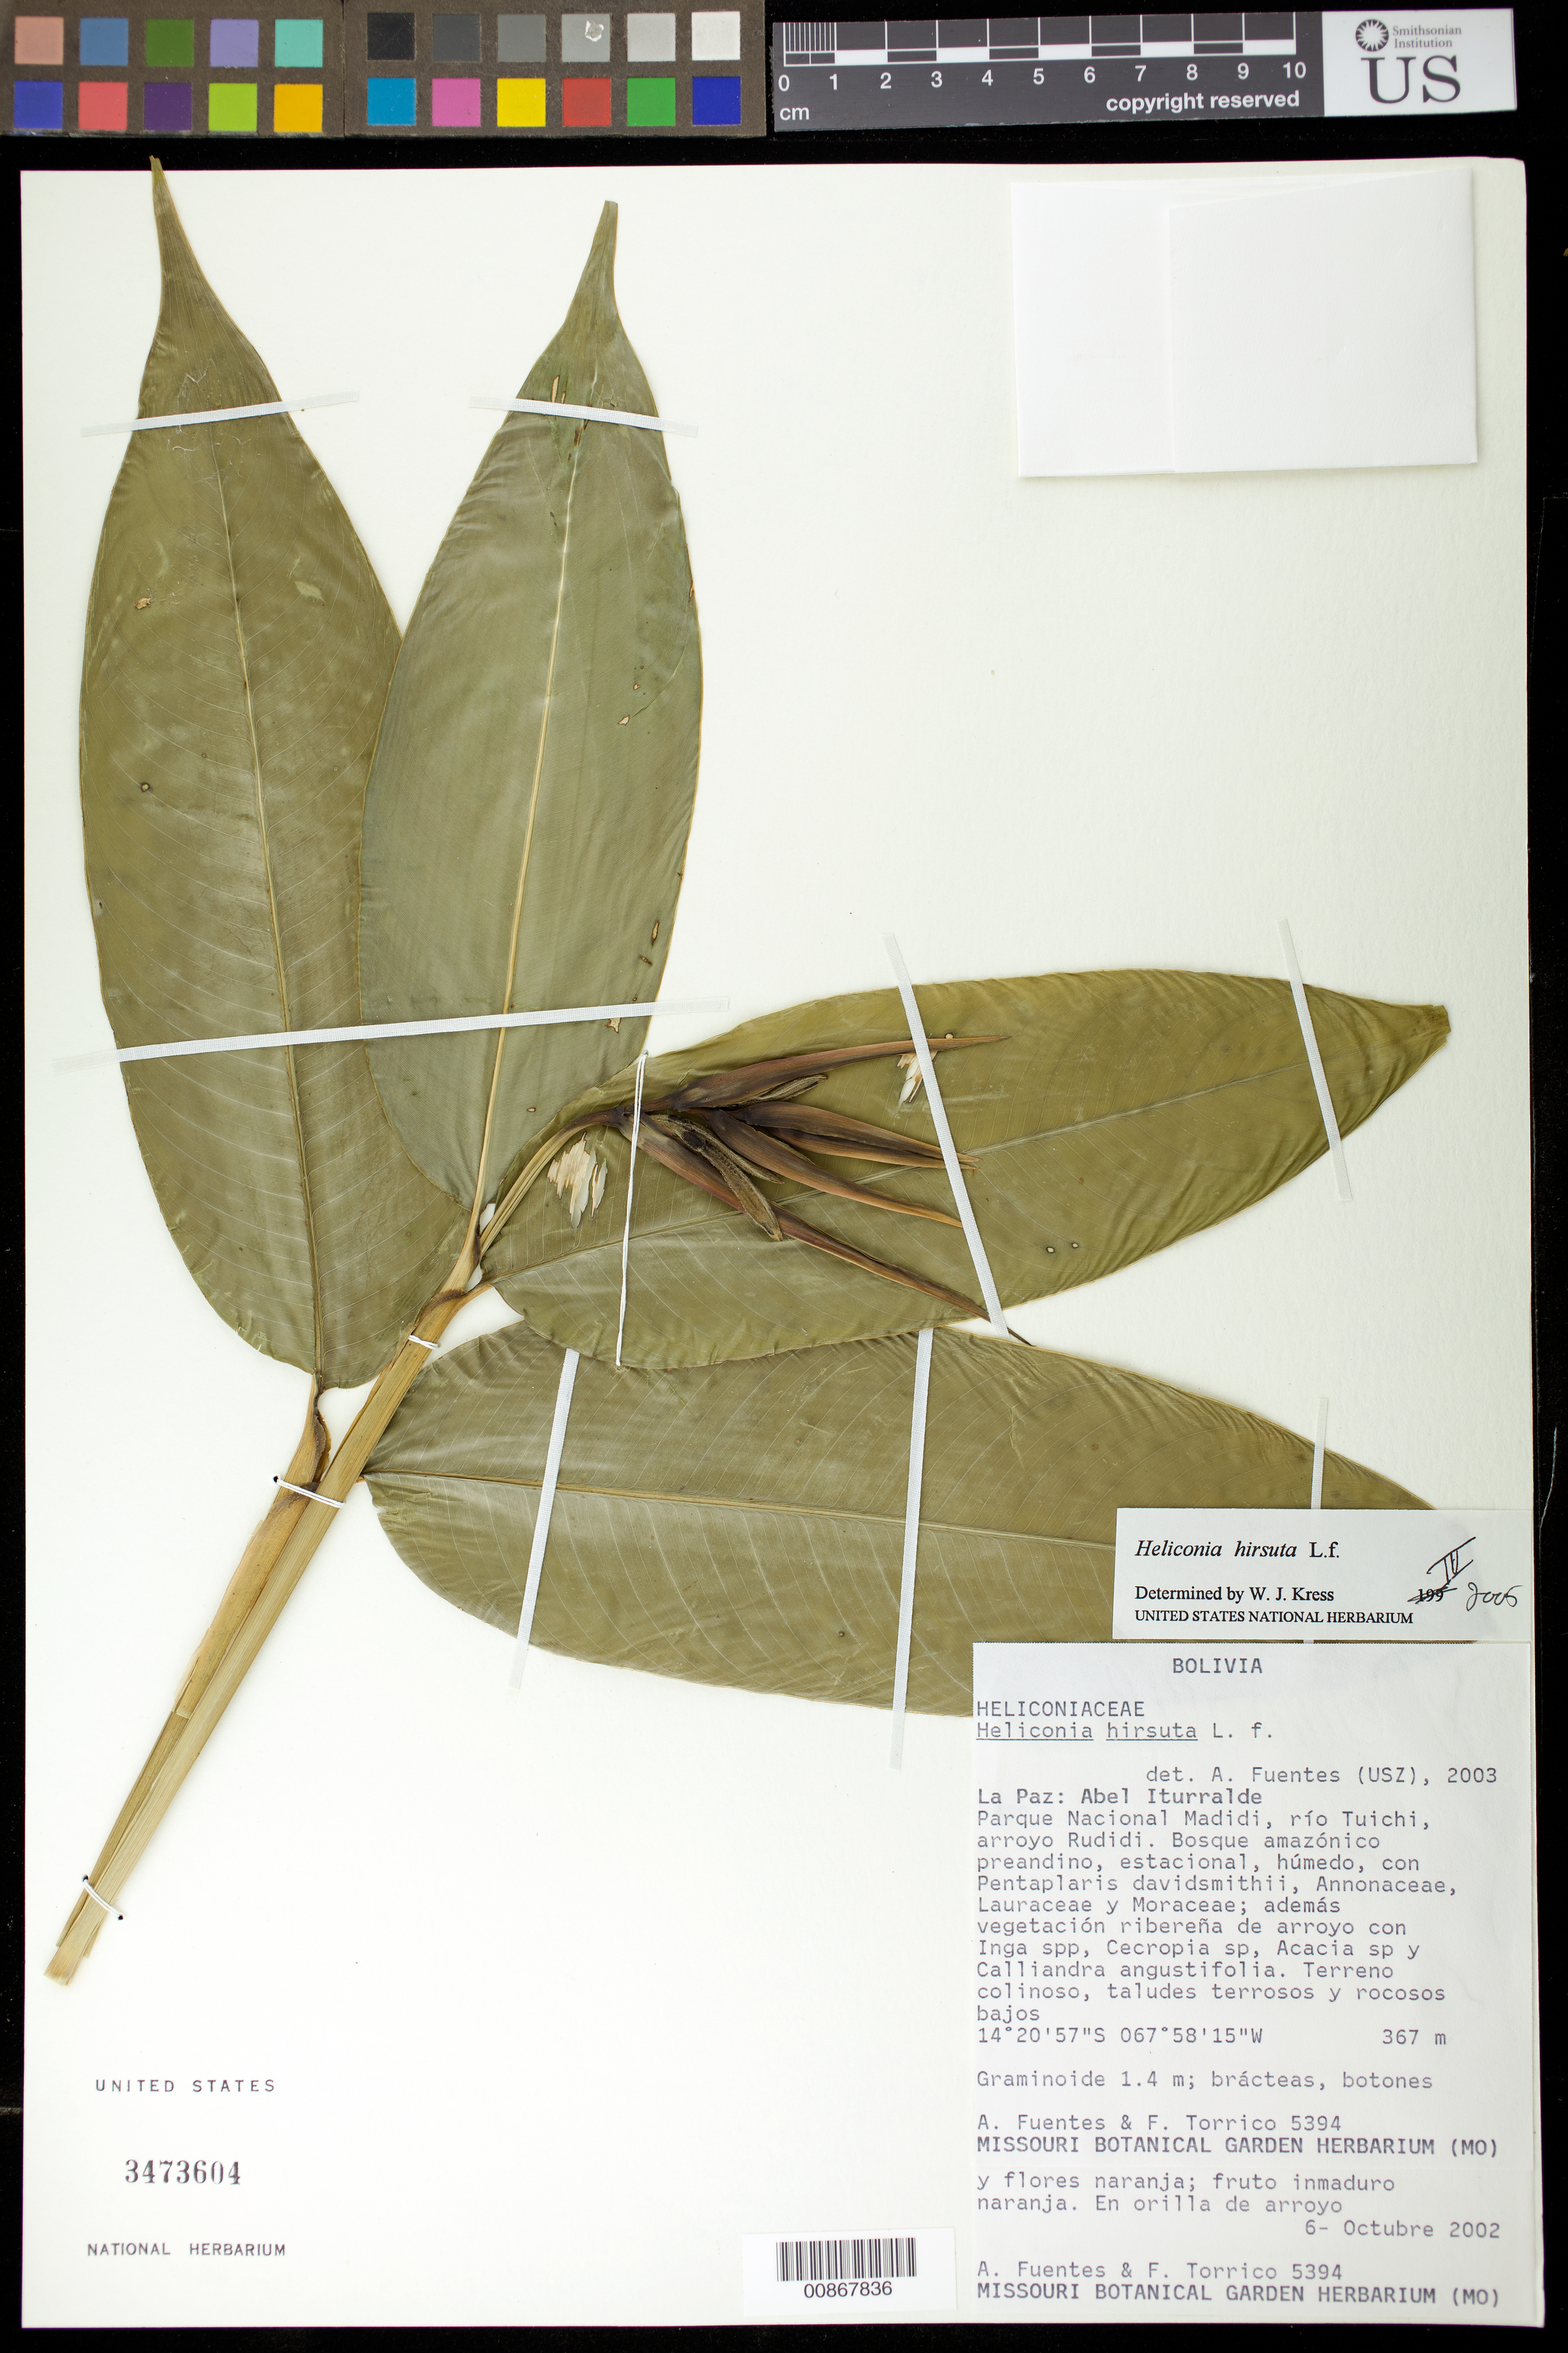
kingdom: Plantae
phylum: Tracheophyta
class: Liliopsida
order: Zingiberales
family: Heliconiaceae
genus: Heliconia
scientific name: Heliconia hirsuta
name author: L. f.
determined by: Kress, W. J., (US), Smithsonian Institution - National Museum of Natural History (UNITED STATES)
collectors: A. Fuentes & F. Torrico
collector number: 5394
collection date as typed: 06 Oct 2002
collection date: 2002-10-06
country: Bolivia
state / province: La Paz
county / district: Abel Iturralde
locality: Parque Nacional Madidi, rio Tuichi, arroyo Rudidi.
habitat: Bosque amazonico preandino, estacional, humedo; ademas vegetacion riberena de arroyo. Terreno colinoso, taludes terrosos.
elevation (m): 367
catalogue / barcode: US 3473604